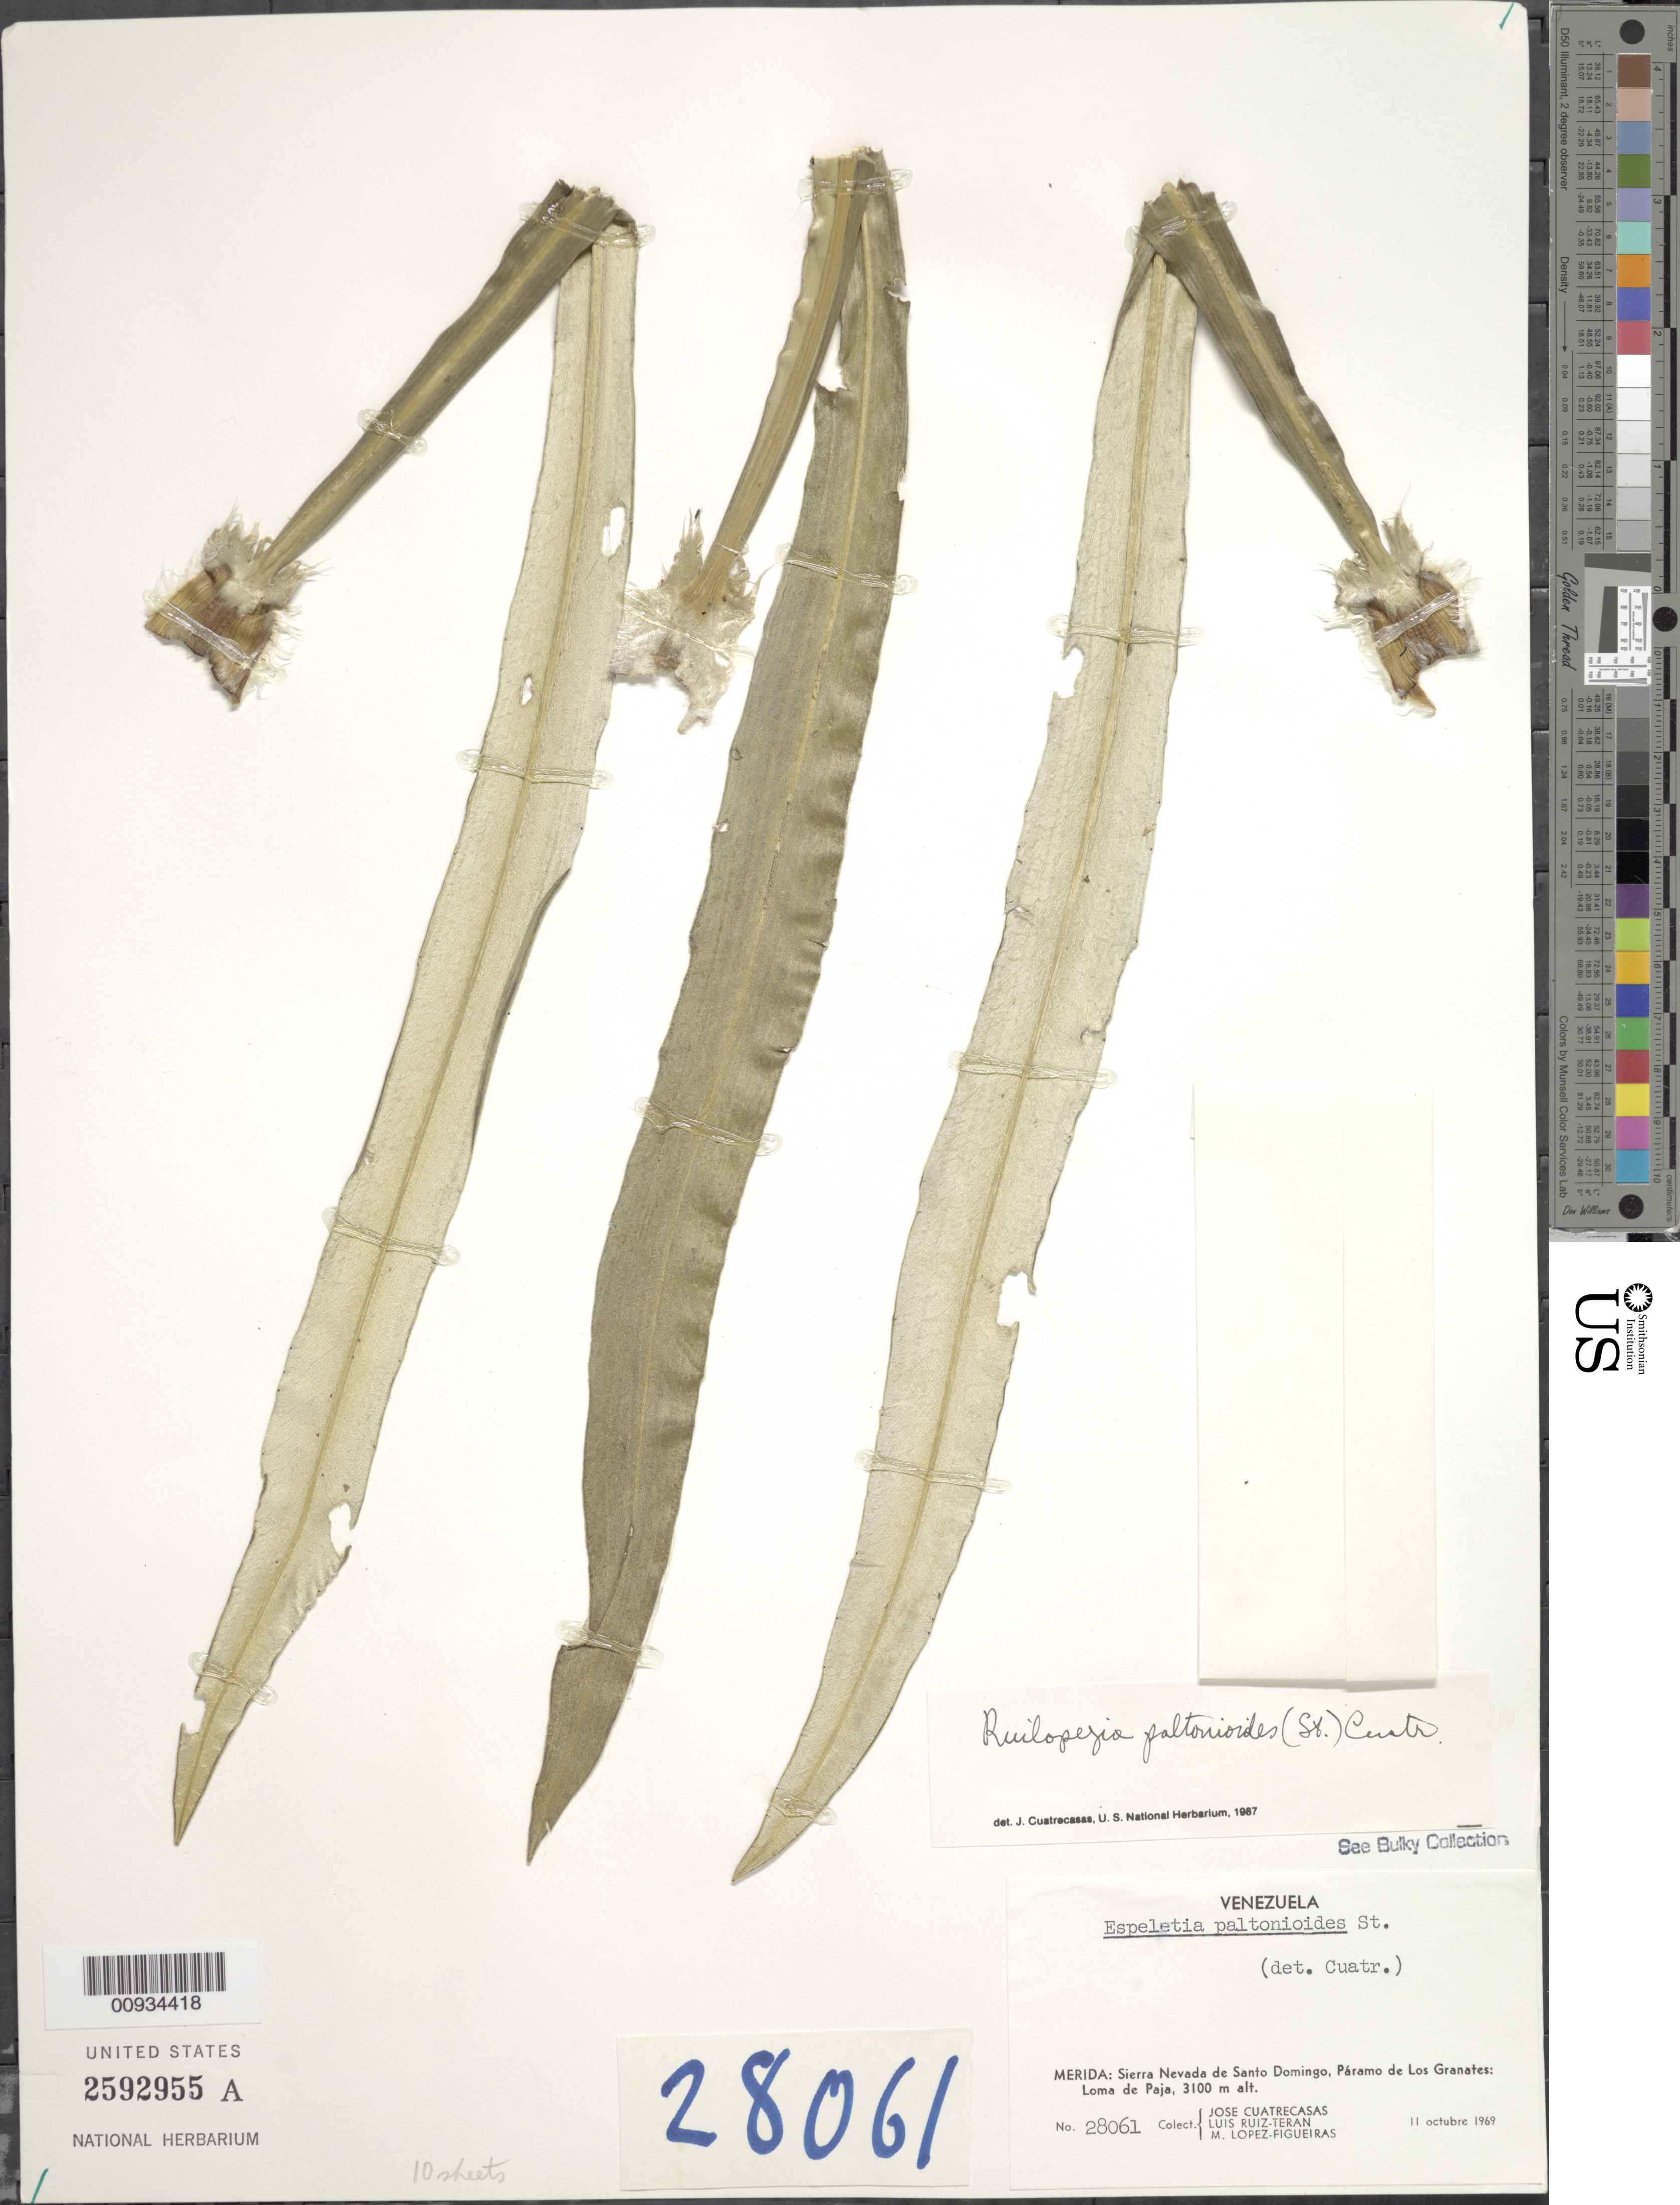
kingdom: Plantae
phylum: Tracheophyta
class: Magnoliopsida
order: Asterales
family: Asteraceae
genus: Ruilopezia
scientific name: Ruilopezia paltonioides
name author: (Standl.) Cuatrec.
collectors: J. Cuatrecasas, L. Teran & M. Lopéz-F.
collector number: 28061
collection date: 1969-10-11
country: Venezuela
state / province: Mérida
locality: Sierra Nevada de Santo Domingo, Paramo de Los Granates, Loma de Paja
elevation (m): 3100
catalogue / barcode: US 2592955A